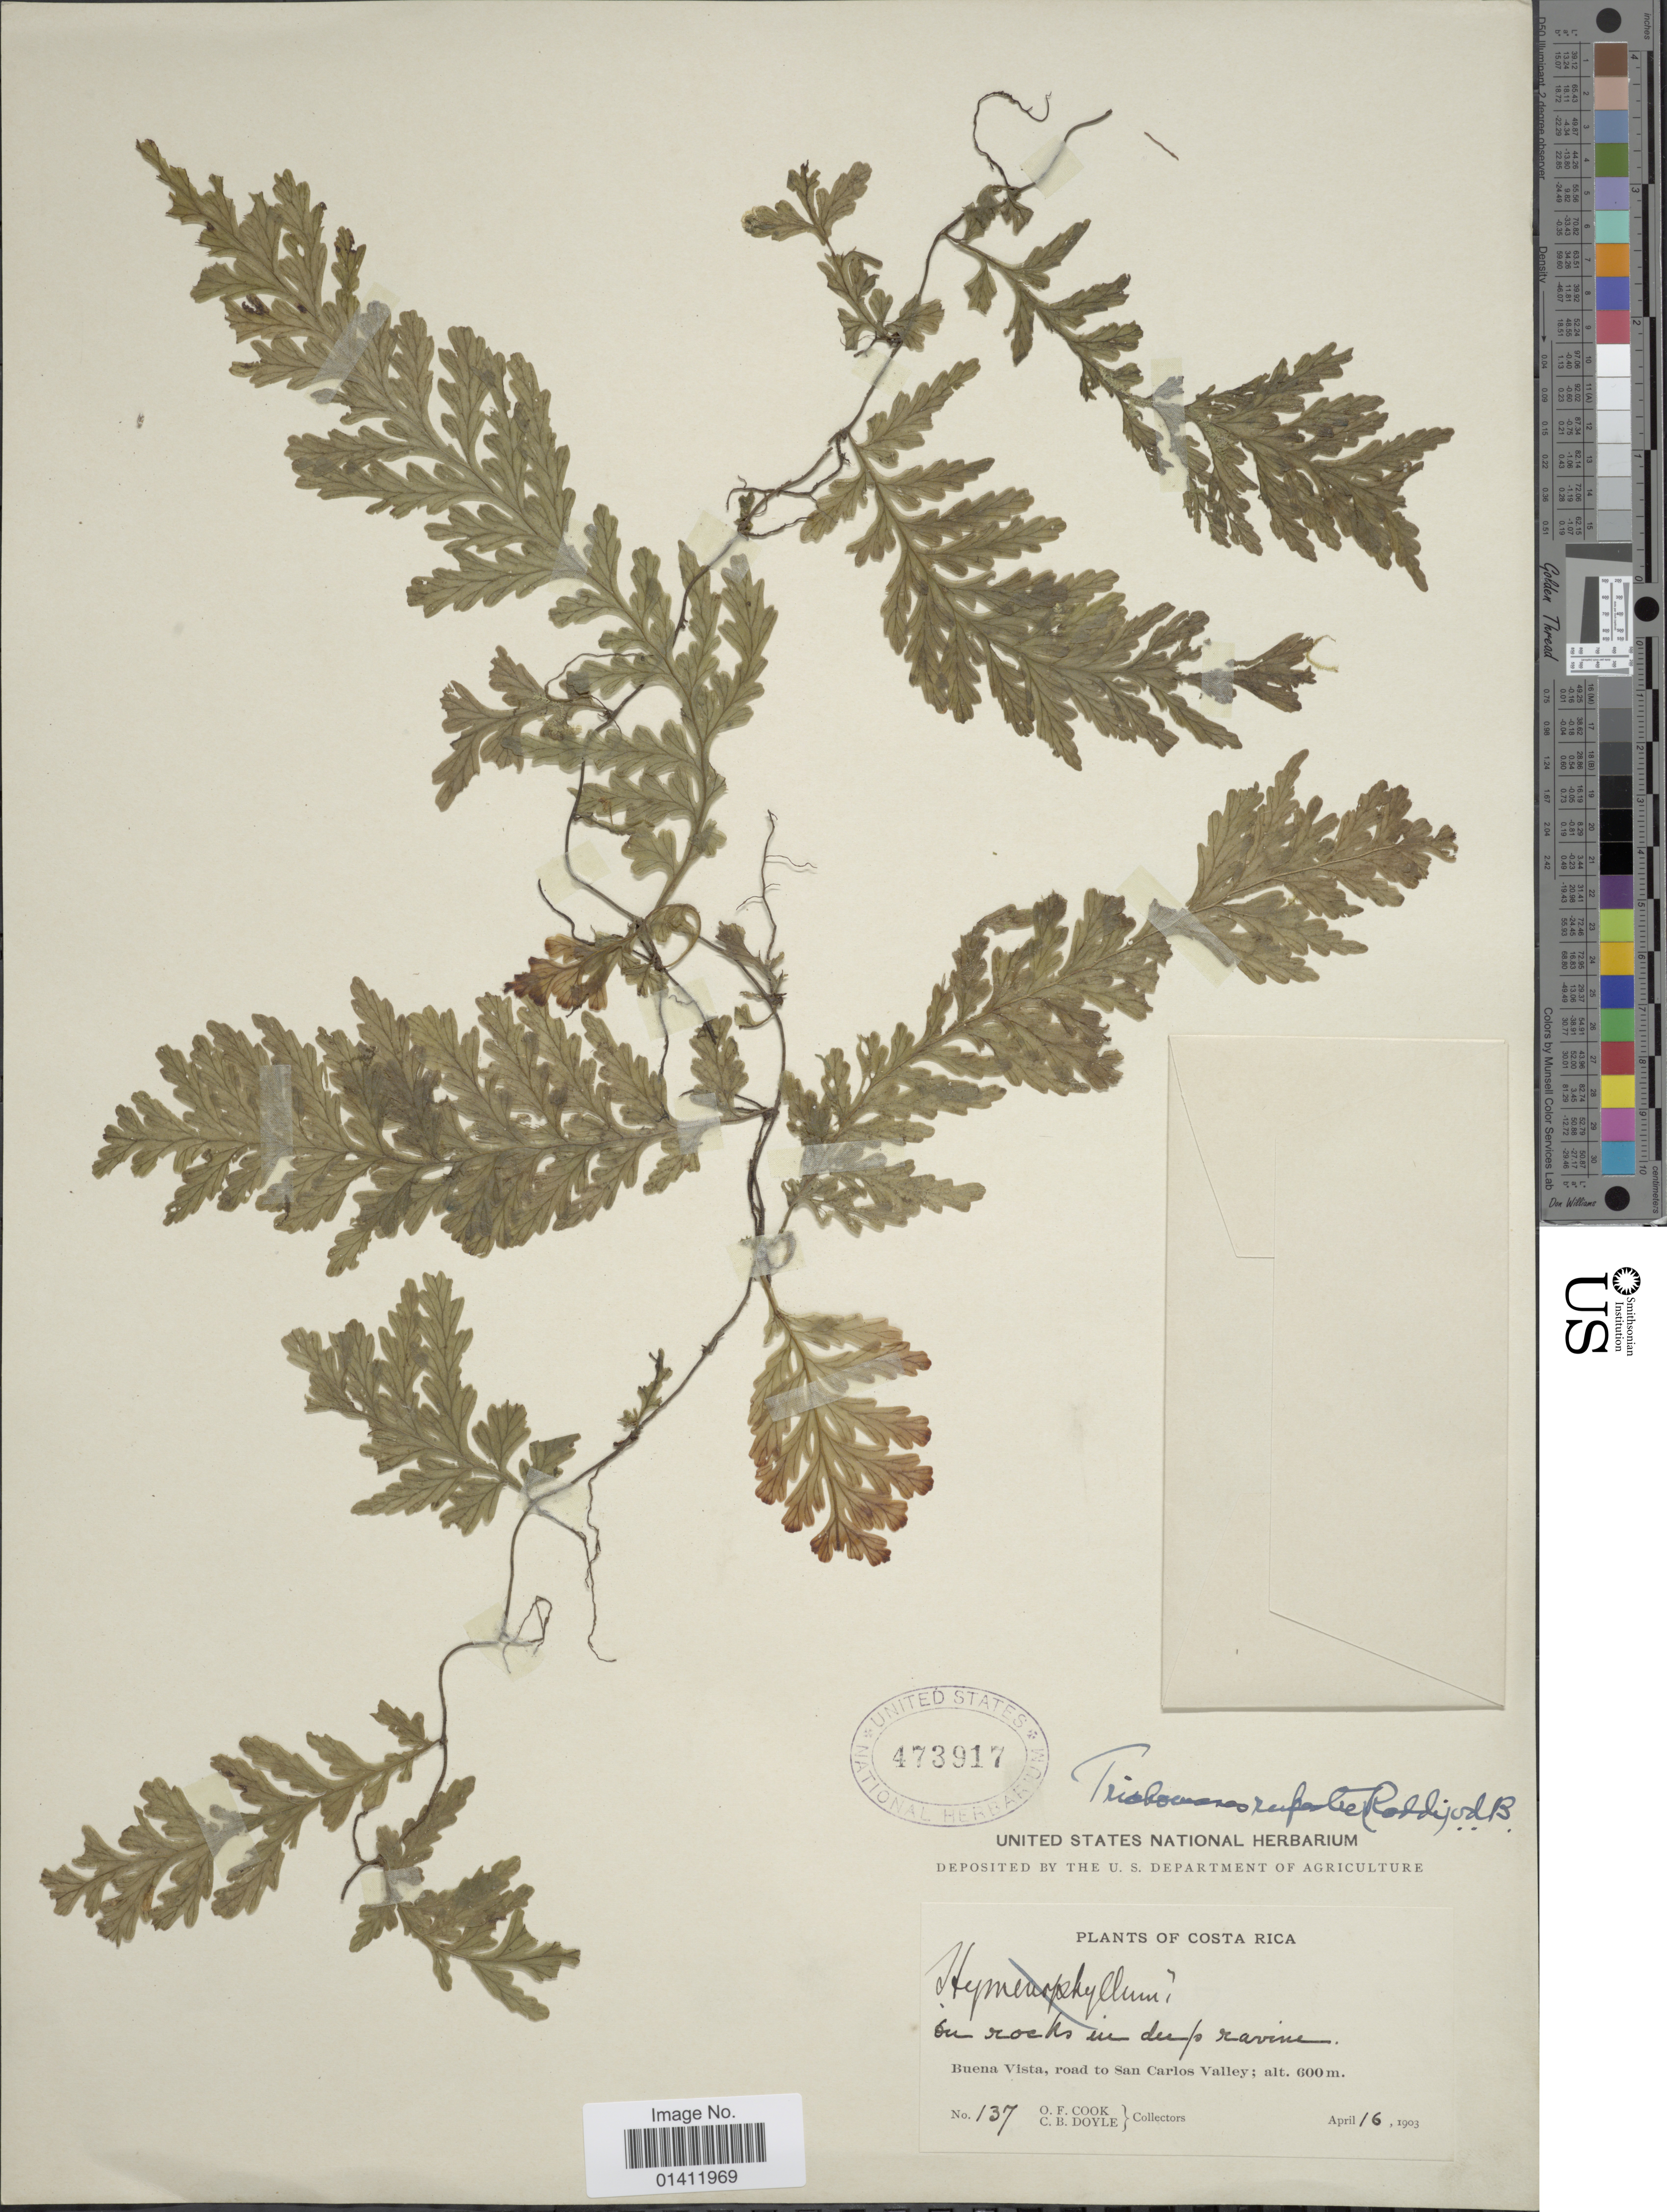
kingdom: Plantae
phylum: Tracheophyta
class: Polypodiopsida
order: Hymenophyllales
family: Hymenophyllaceae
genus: Vandenboschia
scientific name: Vandenboschia rupestris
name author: (Raddi) Ebihara & K. Iwats.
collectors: O. F. Cook & C. Doyle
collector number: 137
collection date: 1903-04-16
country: Costa Rica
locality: Buena Vista, road to San Carlos Valley.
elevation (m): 600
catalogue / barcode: US 473917